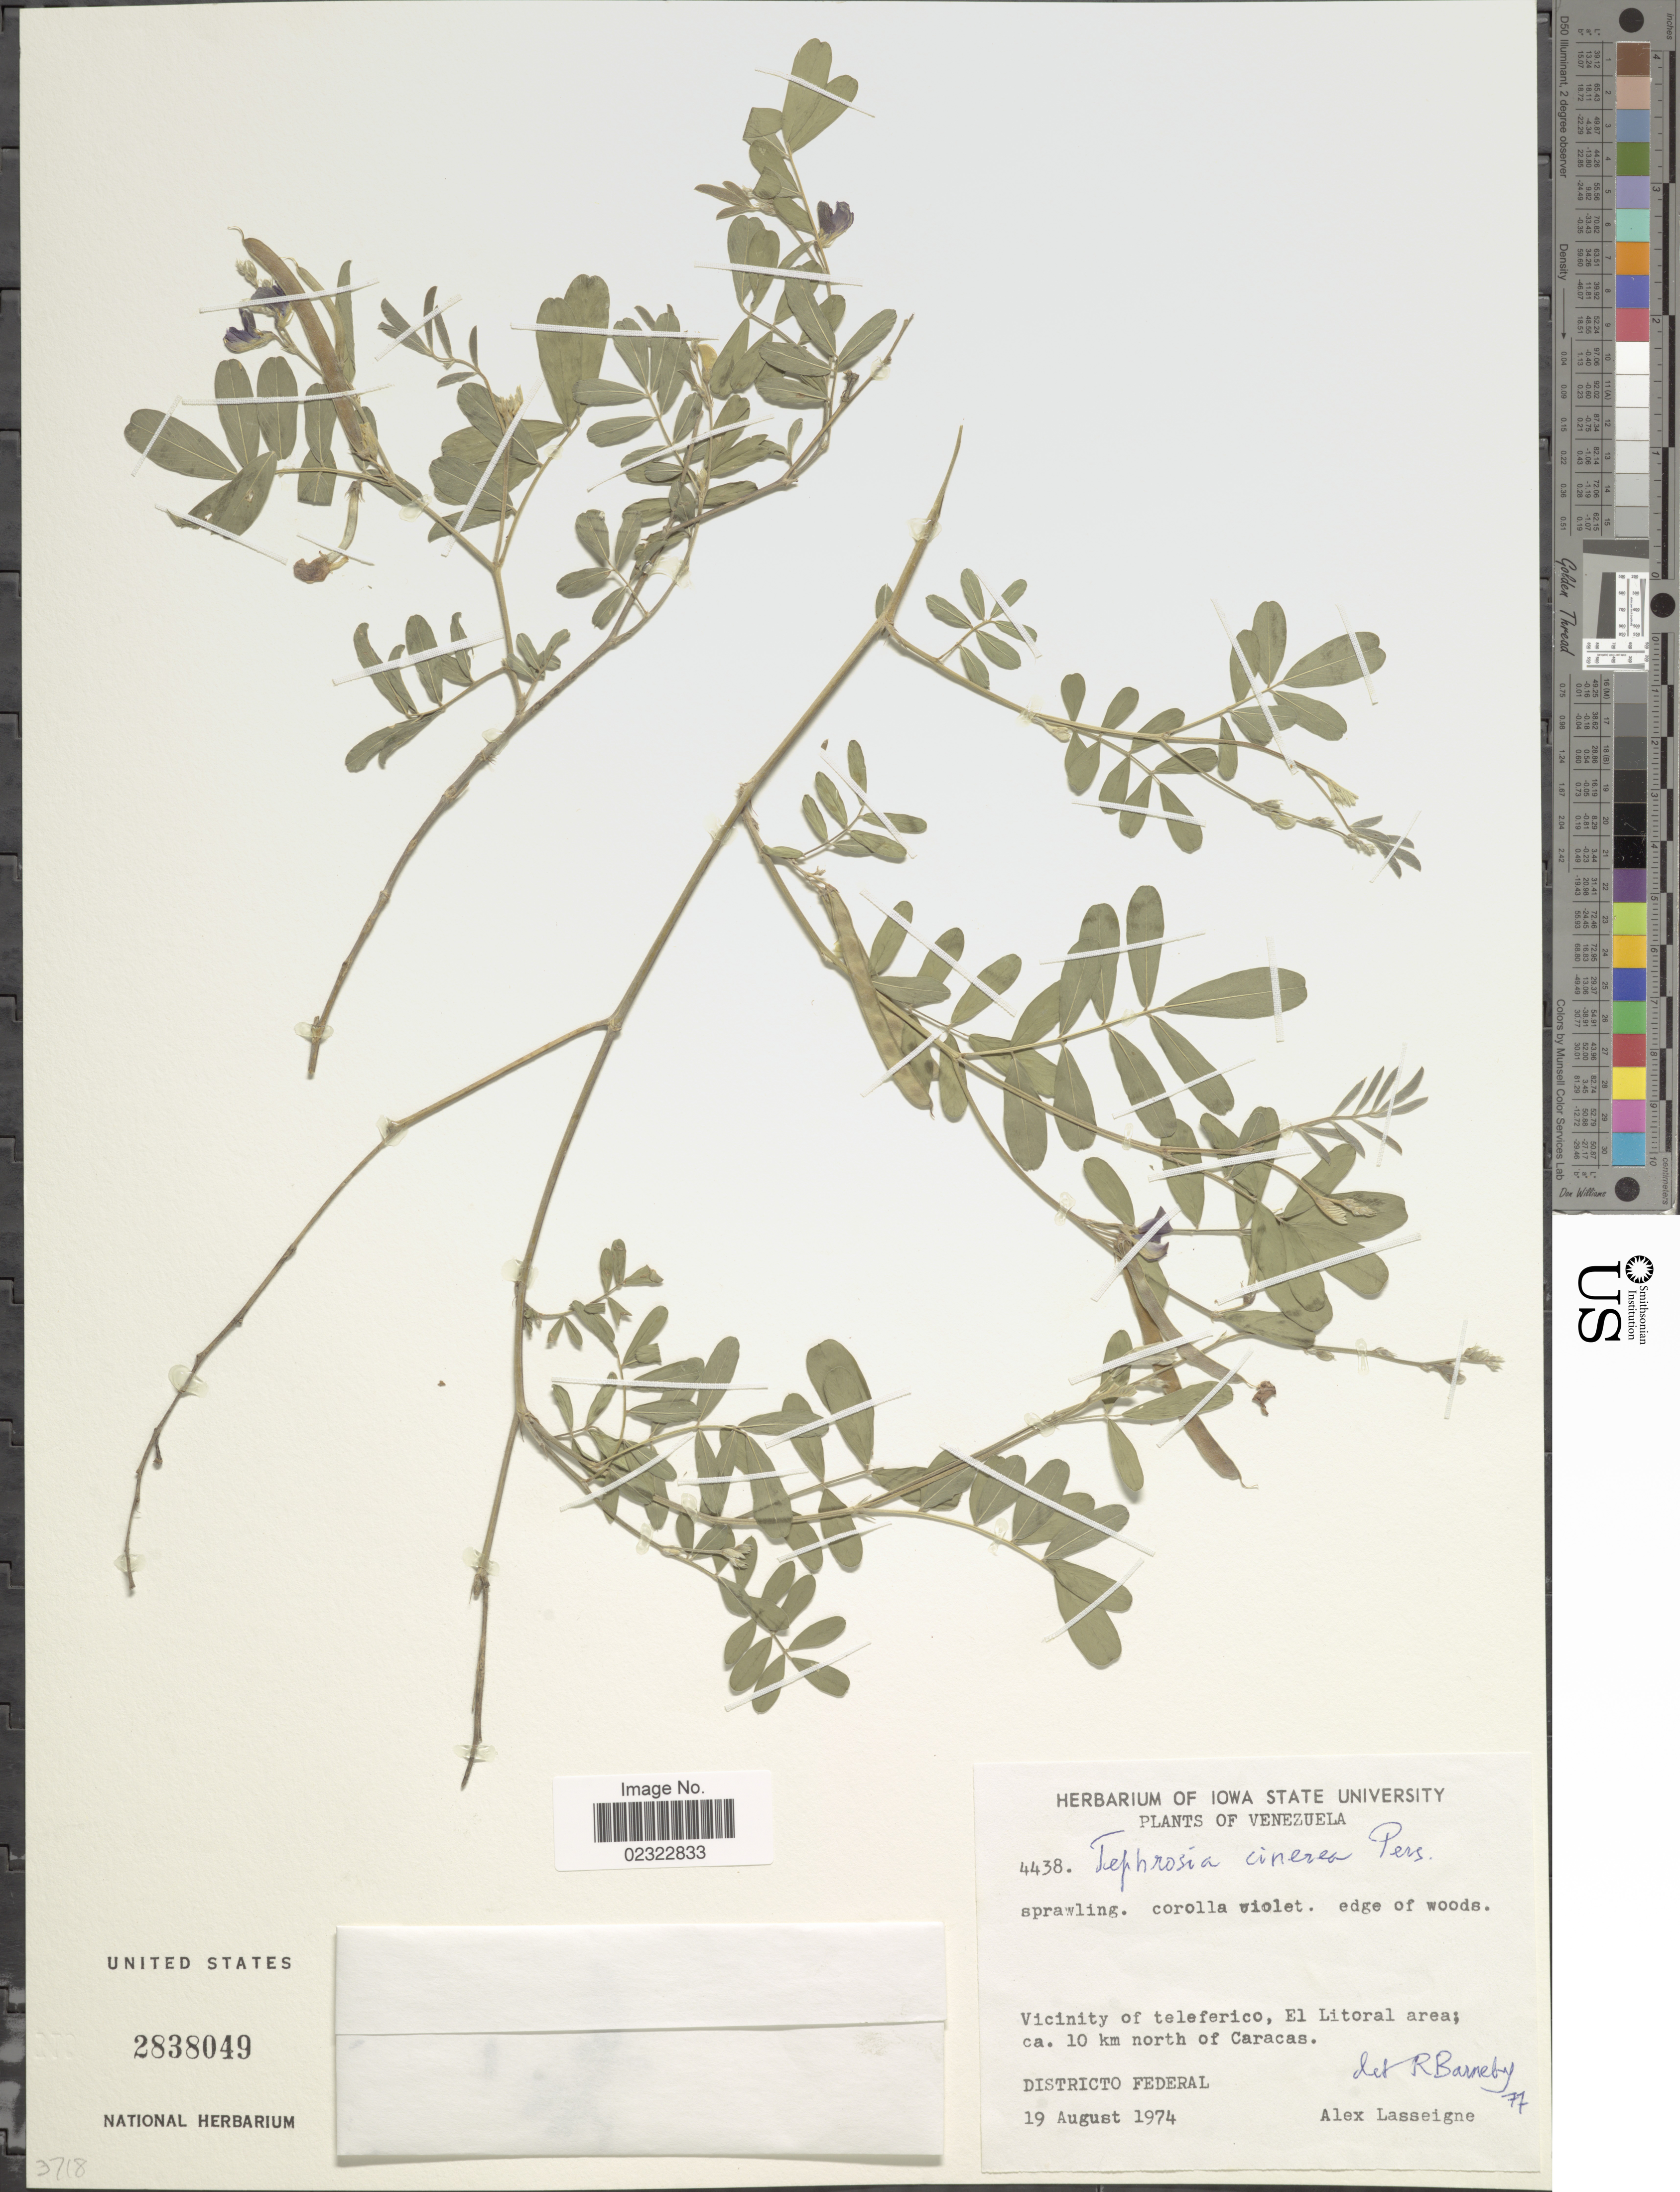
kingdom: Plantae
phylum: Tracheophyta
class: Magnoliopsida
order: Fabales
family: Fabaceae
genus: Tephrosia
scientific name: Tephrosia cinerea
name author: (L.) Pers.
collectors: A. Lasseigne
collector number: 4438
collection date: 1974-08-19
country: Venezuela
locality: Vicinity of teleferico, El Litoral area, 10 km north of Caracas, Distrito Federal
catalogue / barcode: US 2838049